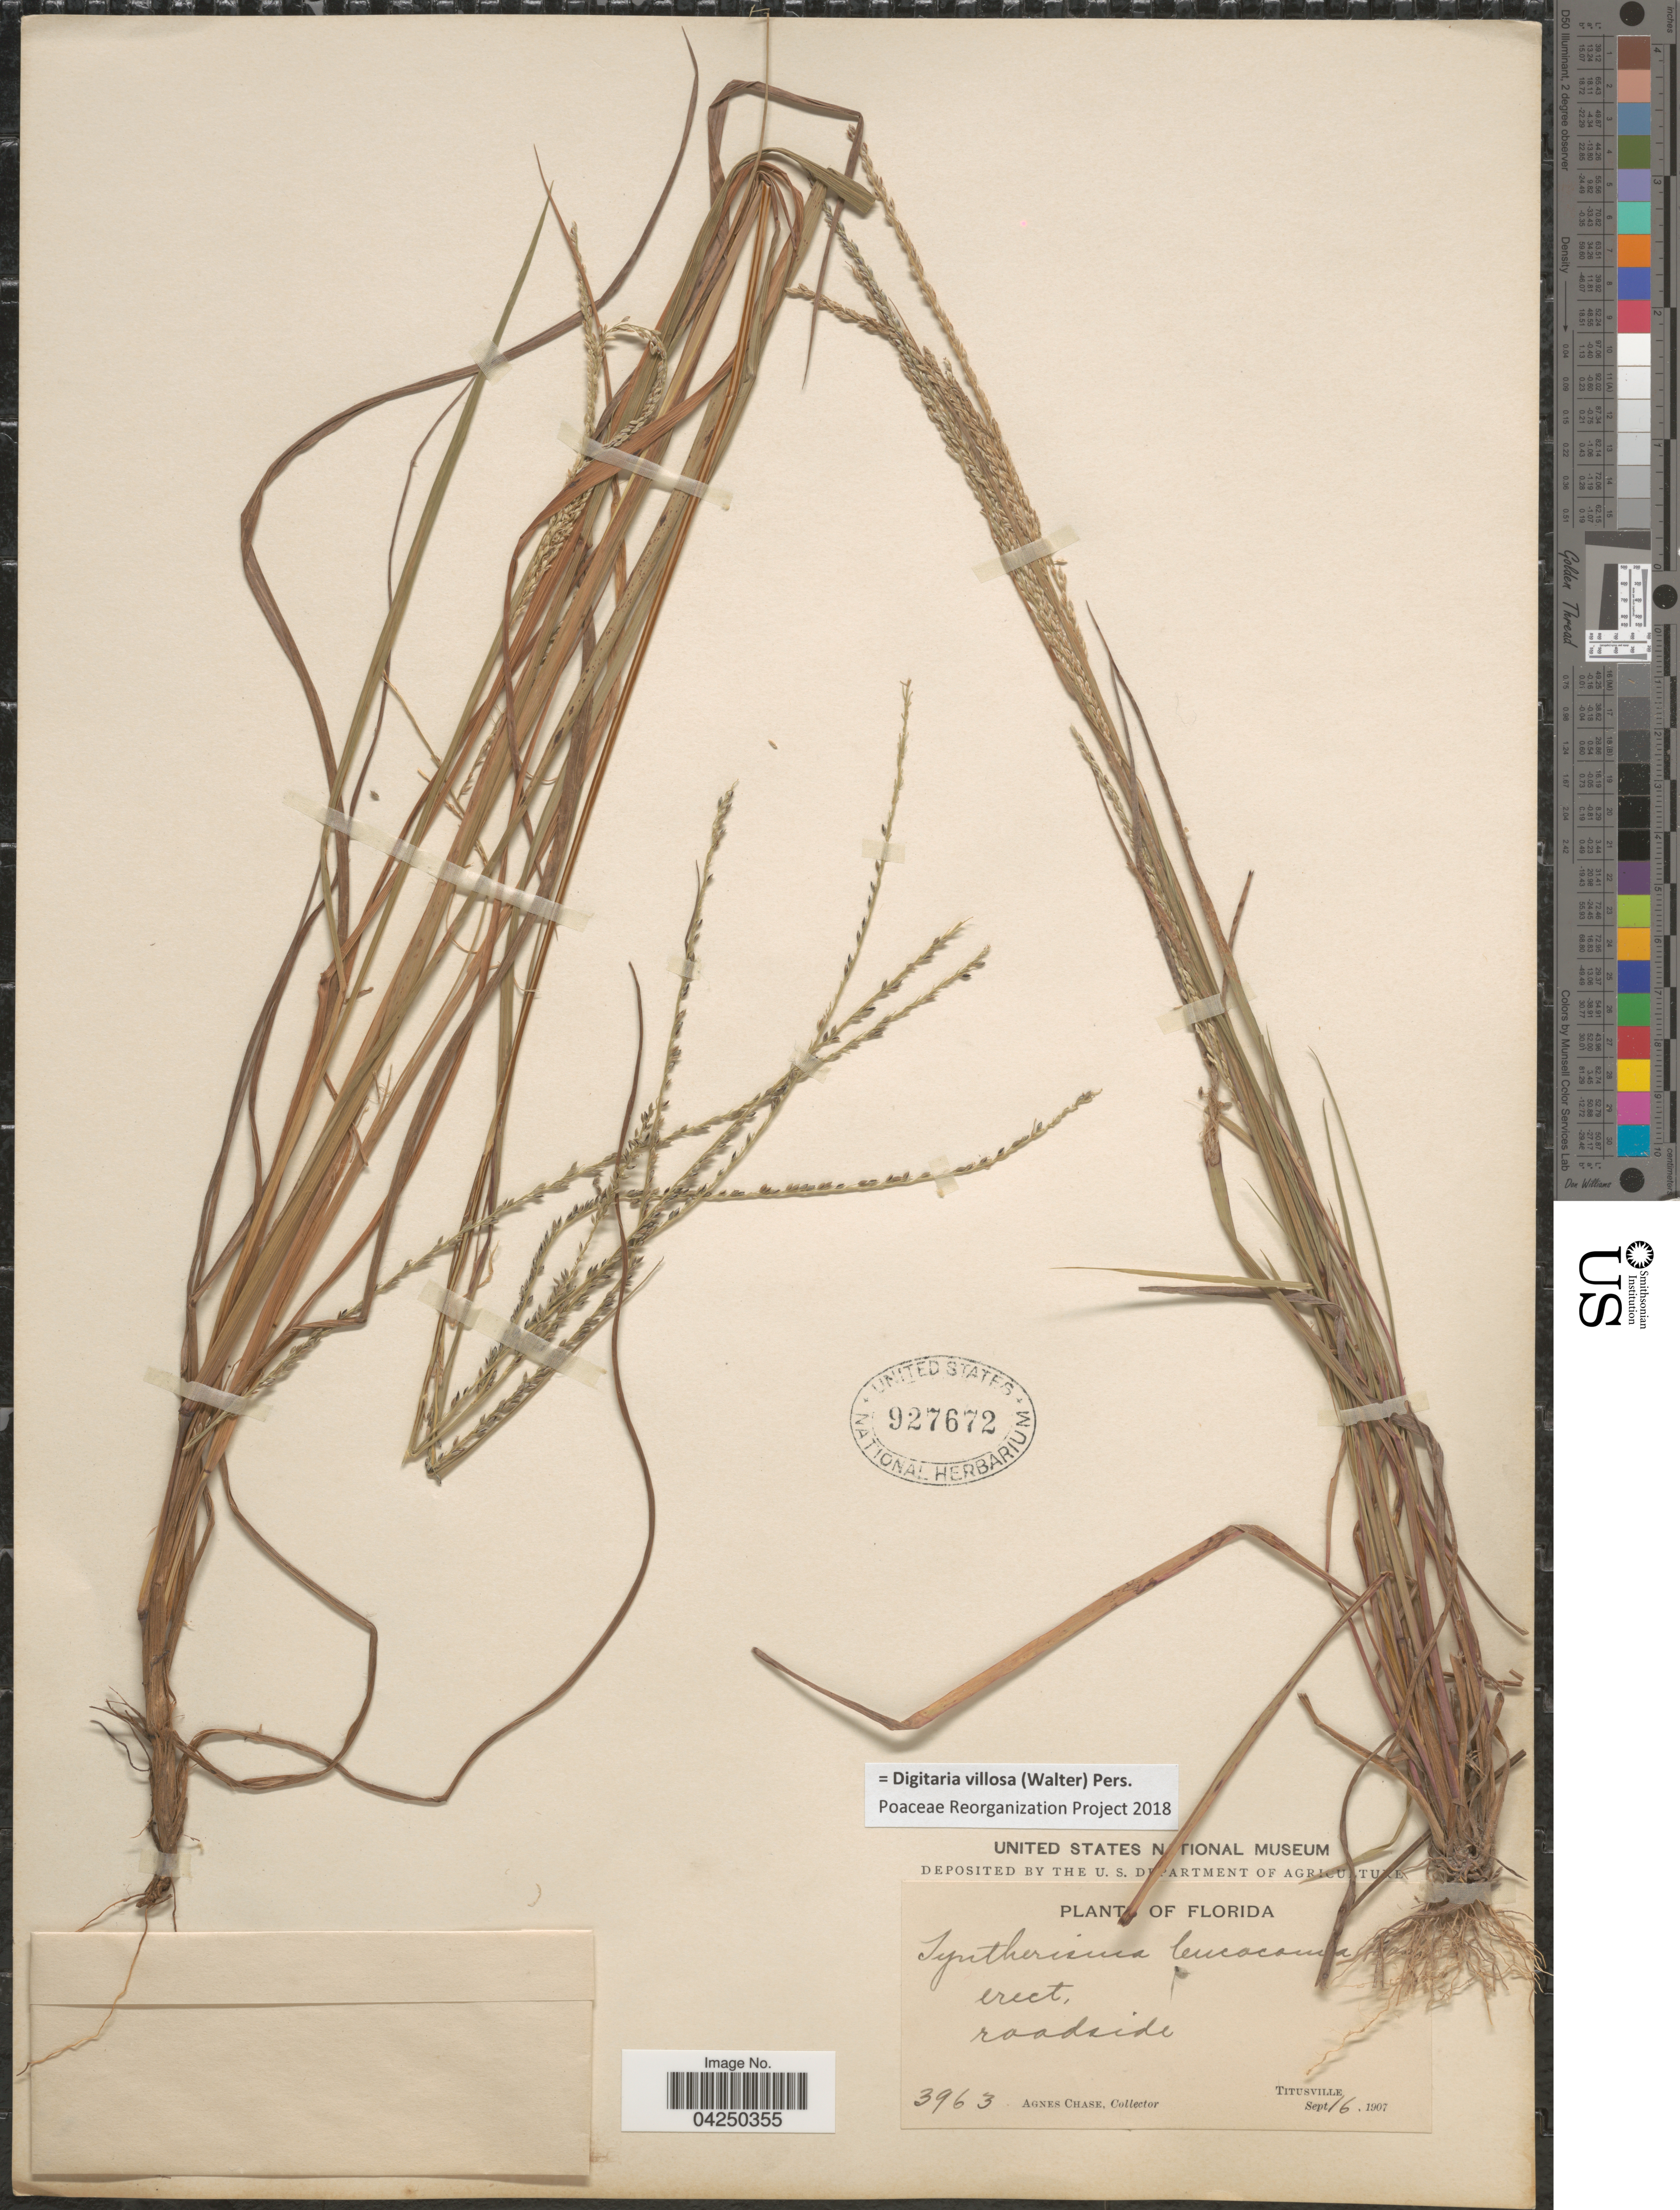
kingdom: Plantae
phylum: Tracheophyta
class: Liliopsida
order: Poales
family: Poaceae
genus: Digitaria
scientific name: Digitaria villosa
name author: (Walter) Pers.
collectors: A. Chase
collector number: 3963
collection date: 1907-09-16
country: United States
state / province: Florida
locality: Roadside. Titusville.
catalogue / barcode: US 927672